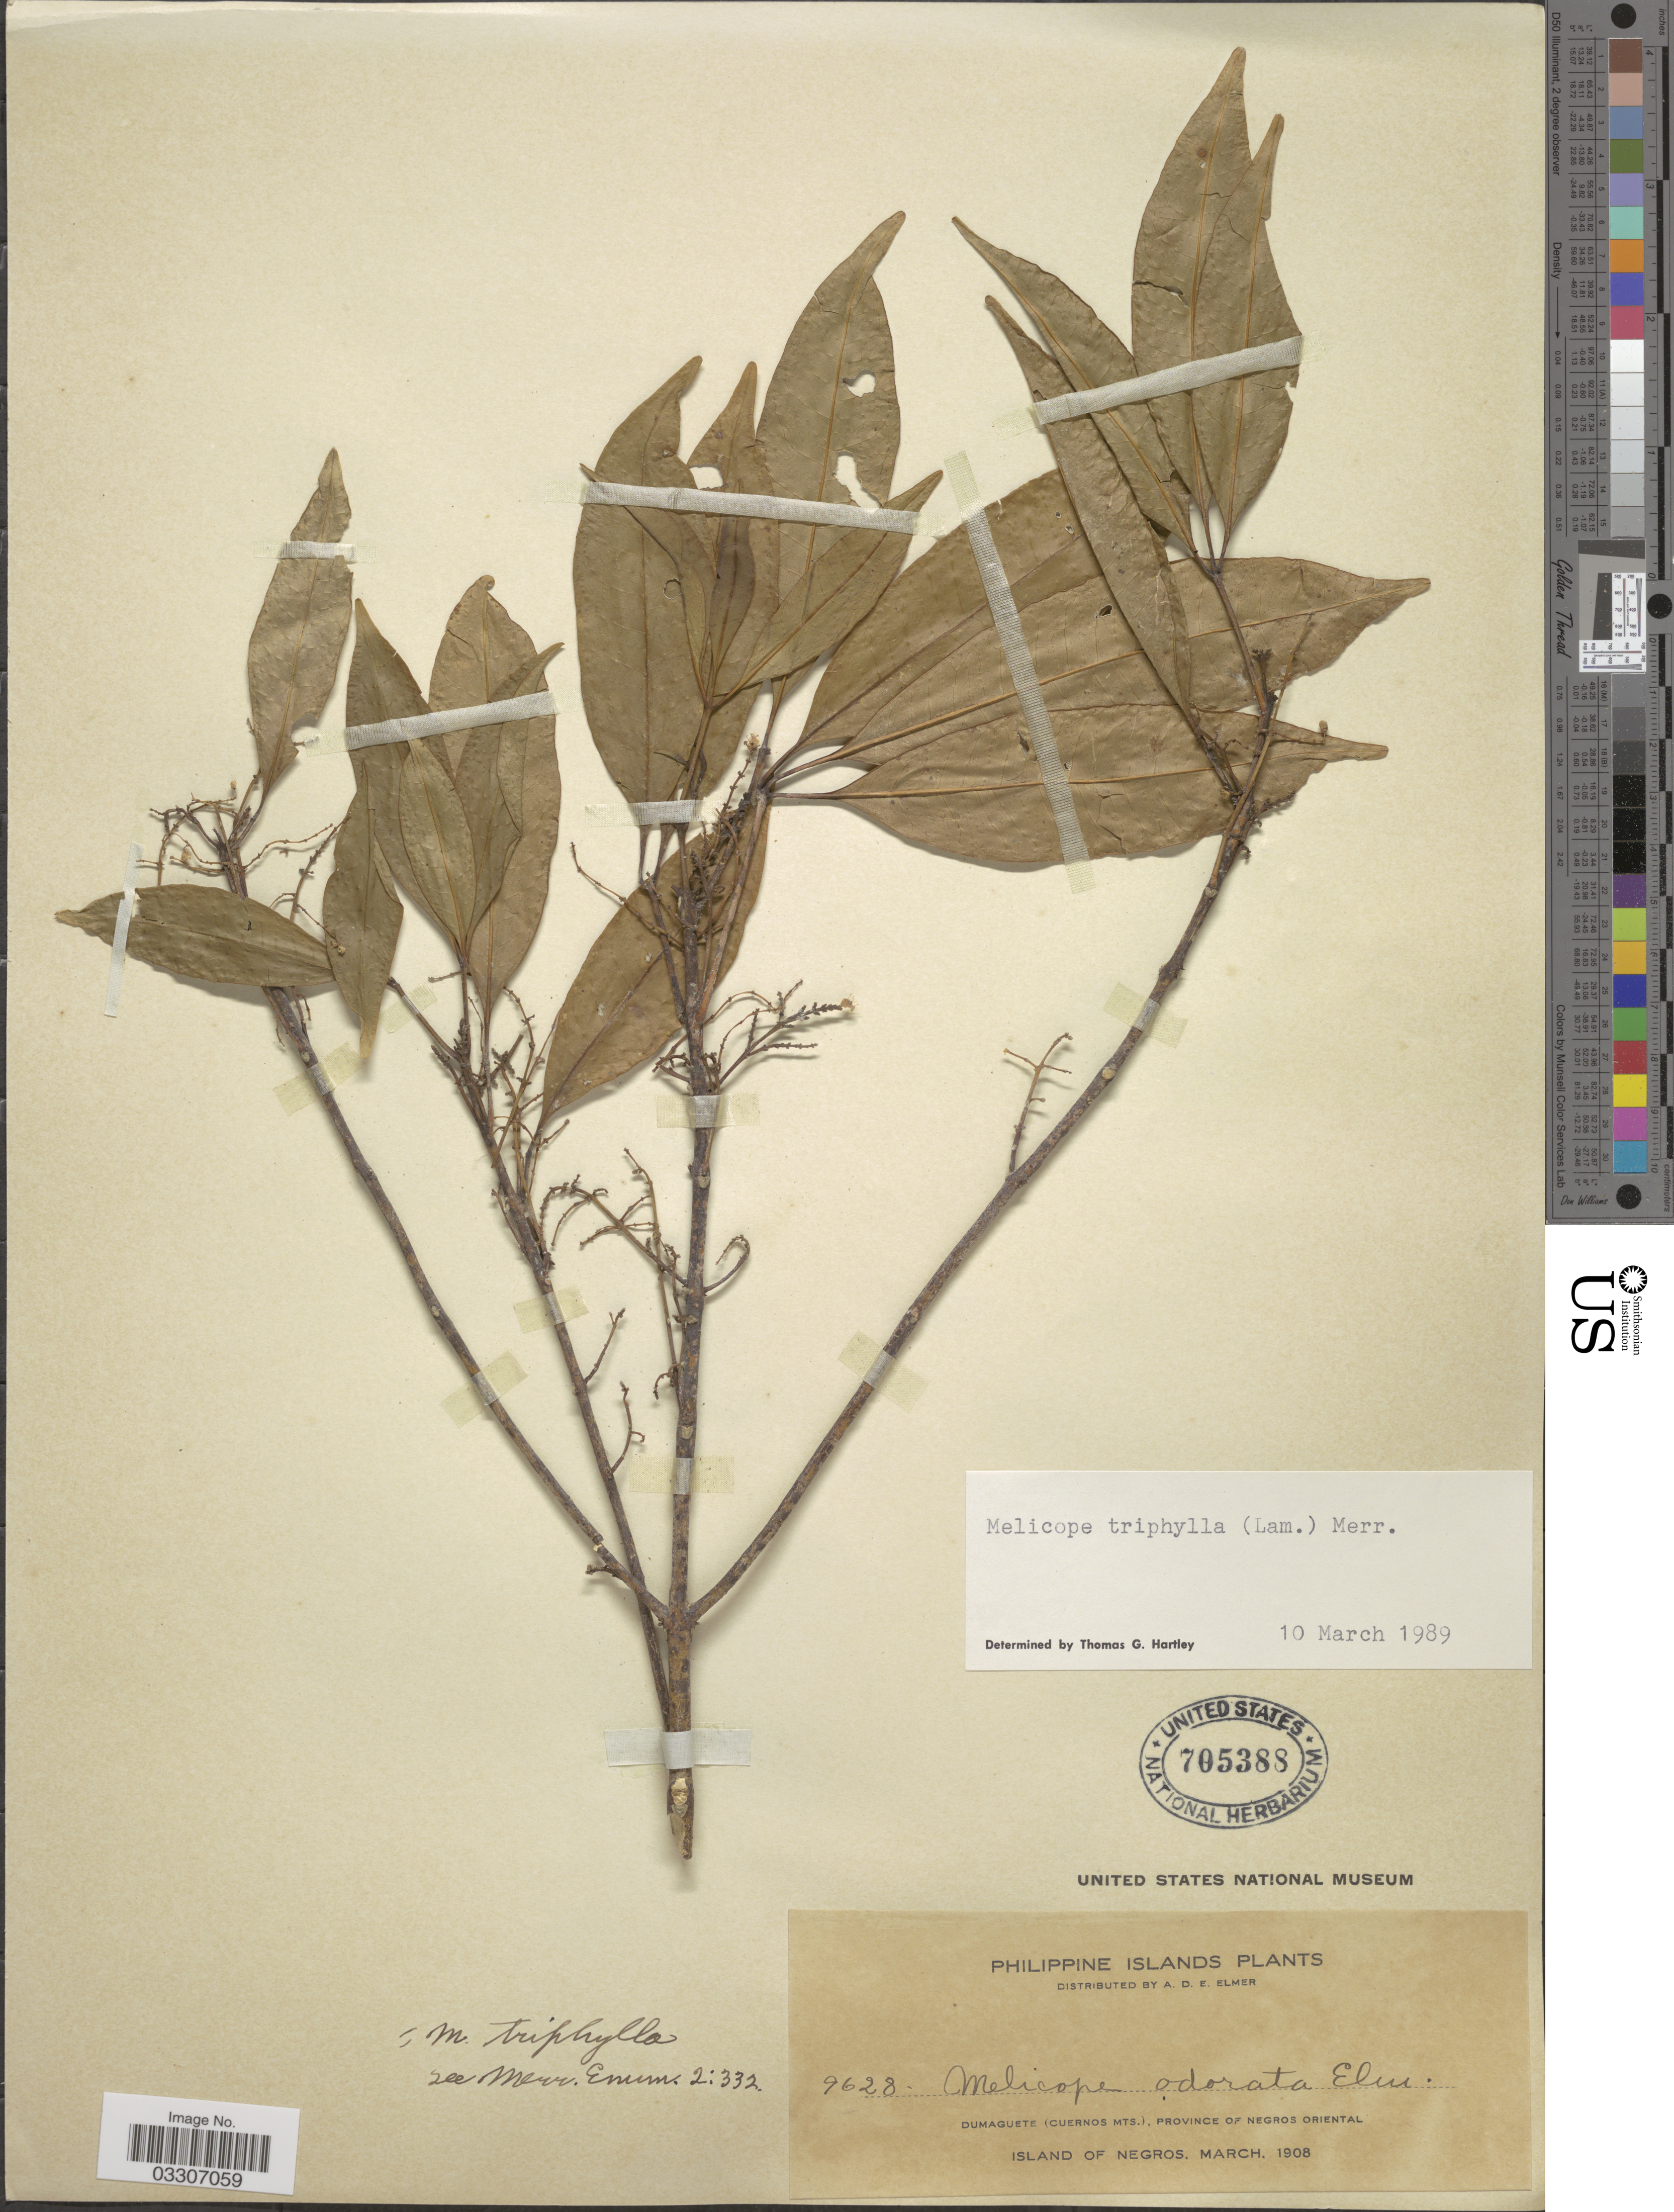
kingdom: Plantae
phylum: Tracheophyta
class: Magnoliopsida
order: Sapindales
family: Rutaceae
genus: Melicope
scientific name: Melicope triphylla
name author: (Lam.) Merr.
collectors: A. D. E. Elmer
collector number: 9628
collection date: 1908-03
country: Philippines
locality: Dumaguete (Cuernos Mts.), Province of Negros Oriental. Island of Negros.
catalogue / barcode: US 705388